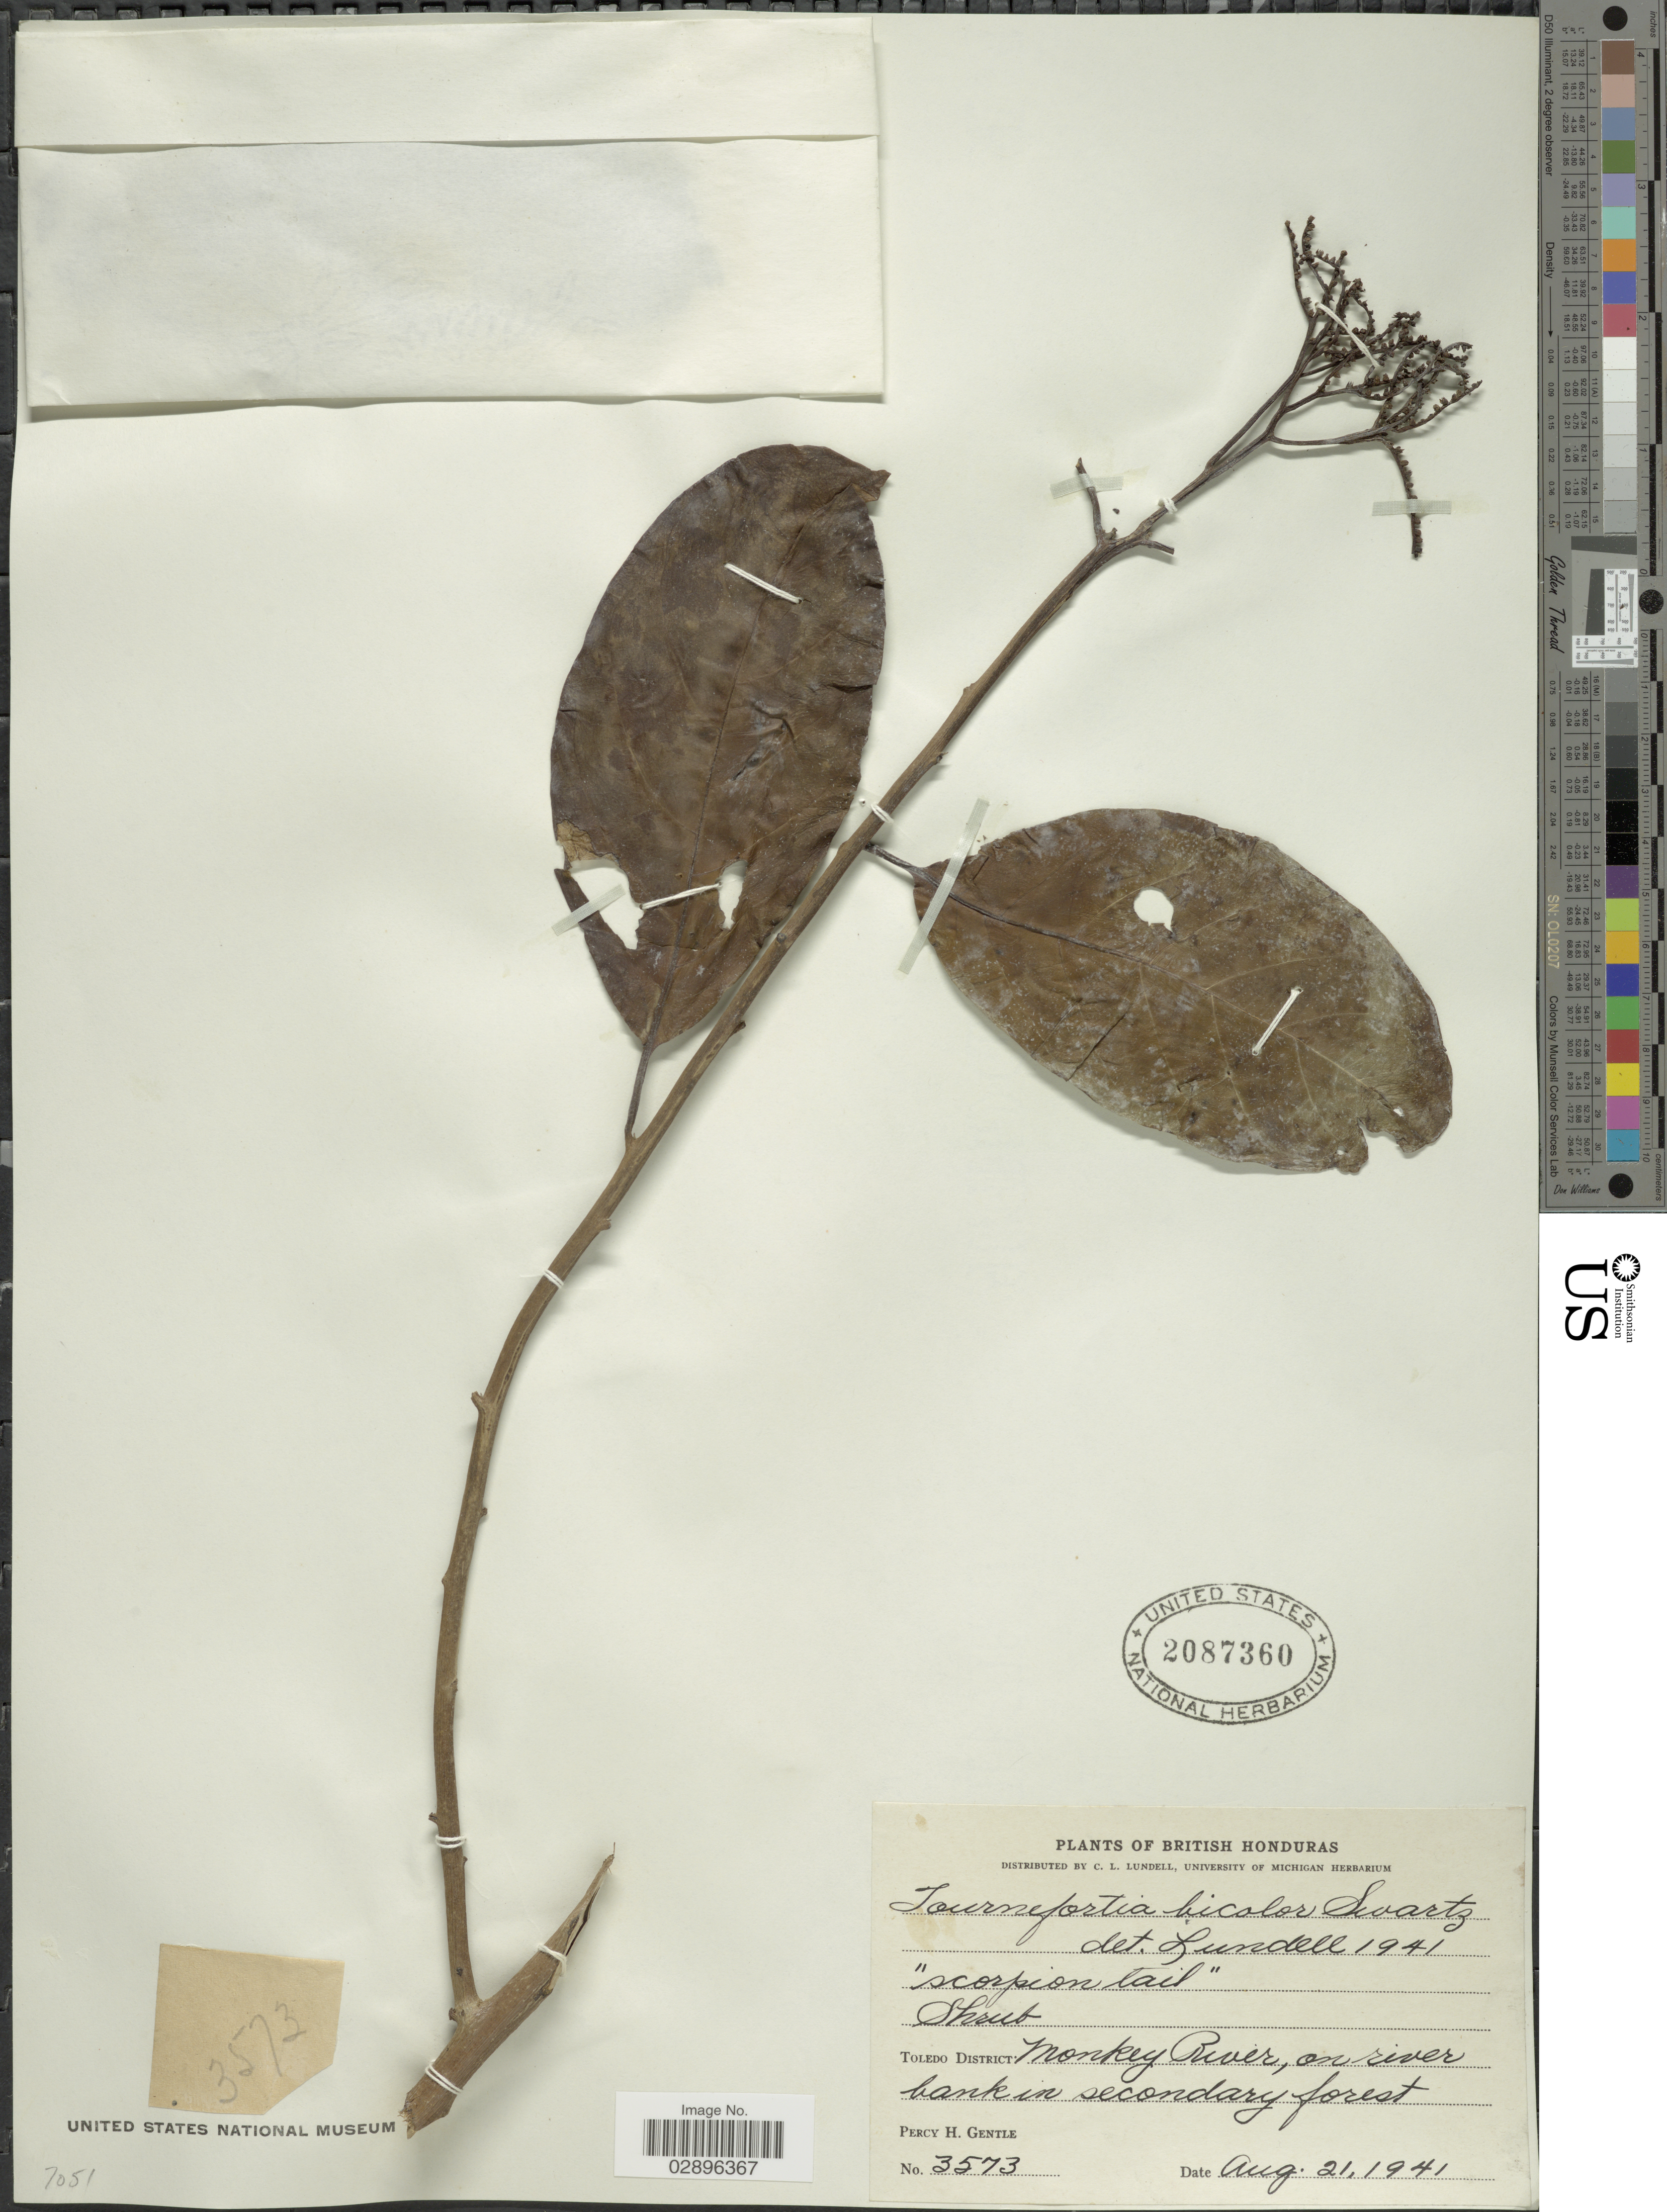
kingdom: Plantae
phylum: Tracheophyta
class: Magnoliopsida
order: Boraginales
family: Heliotropiaceae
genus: Tournefortia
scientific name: Tournefortia bicolor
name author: Sw.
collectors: P. H. Gentle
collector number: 3573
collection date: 1941-08-21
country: Belize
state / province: Toledo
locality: British Honduras: Toledo District: Monkey River, on river bank in secondary forest.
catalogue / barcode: US 2087360